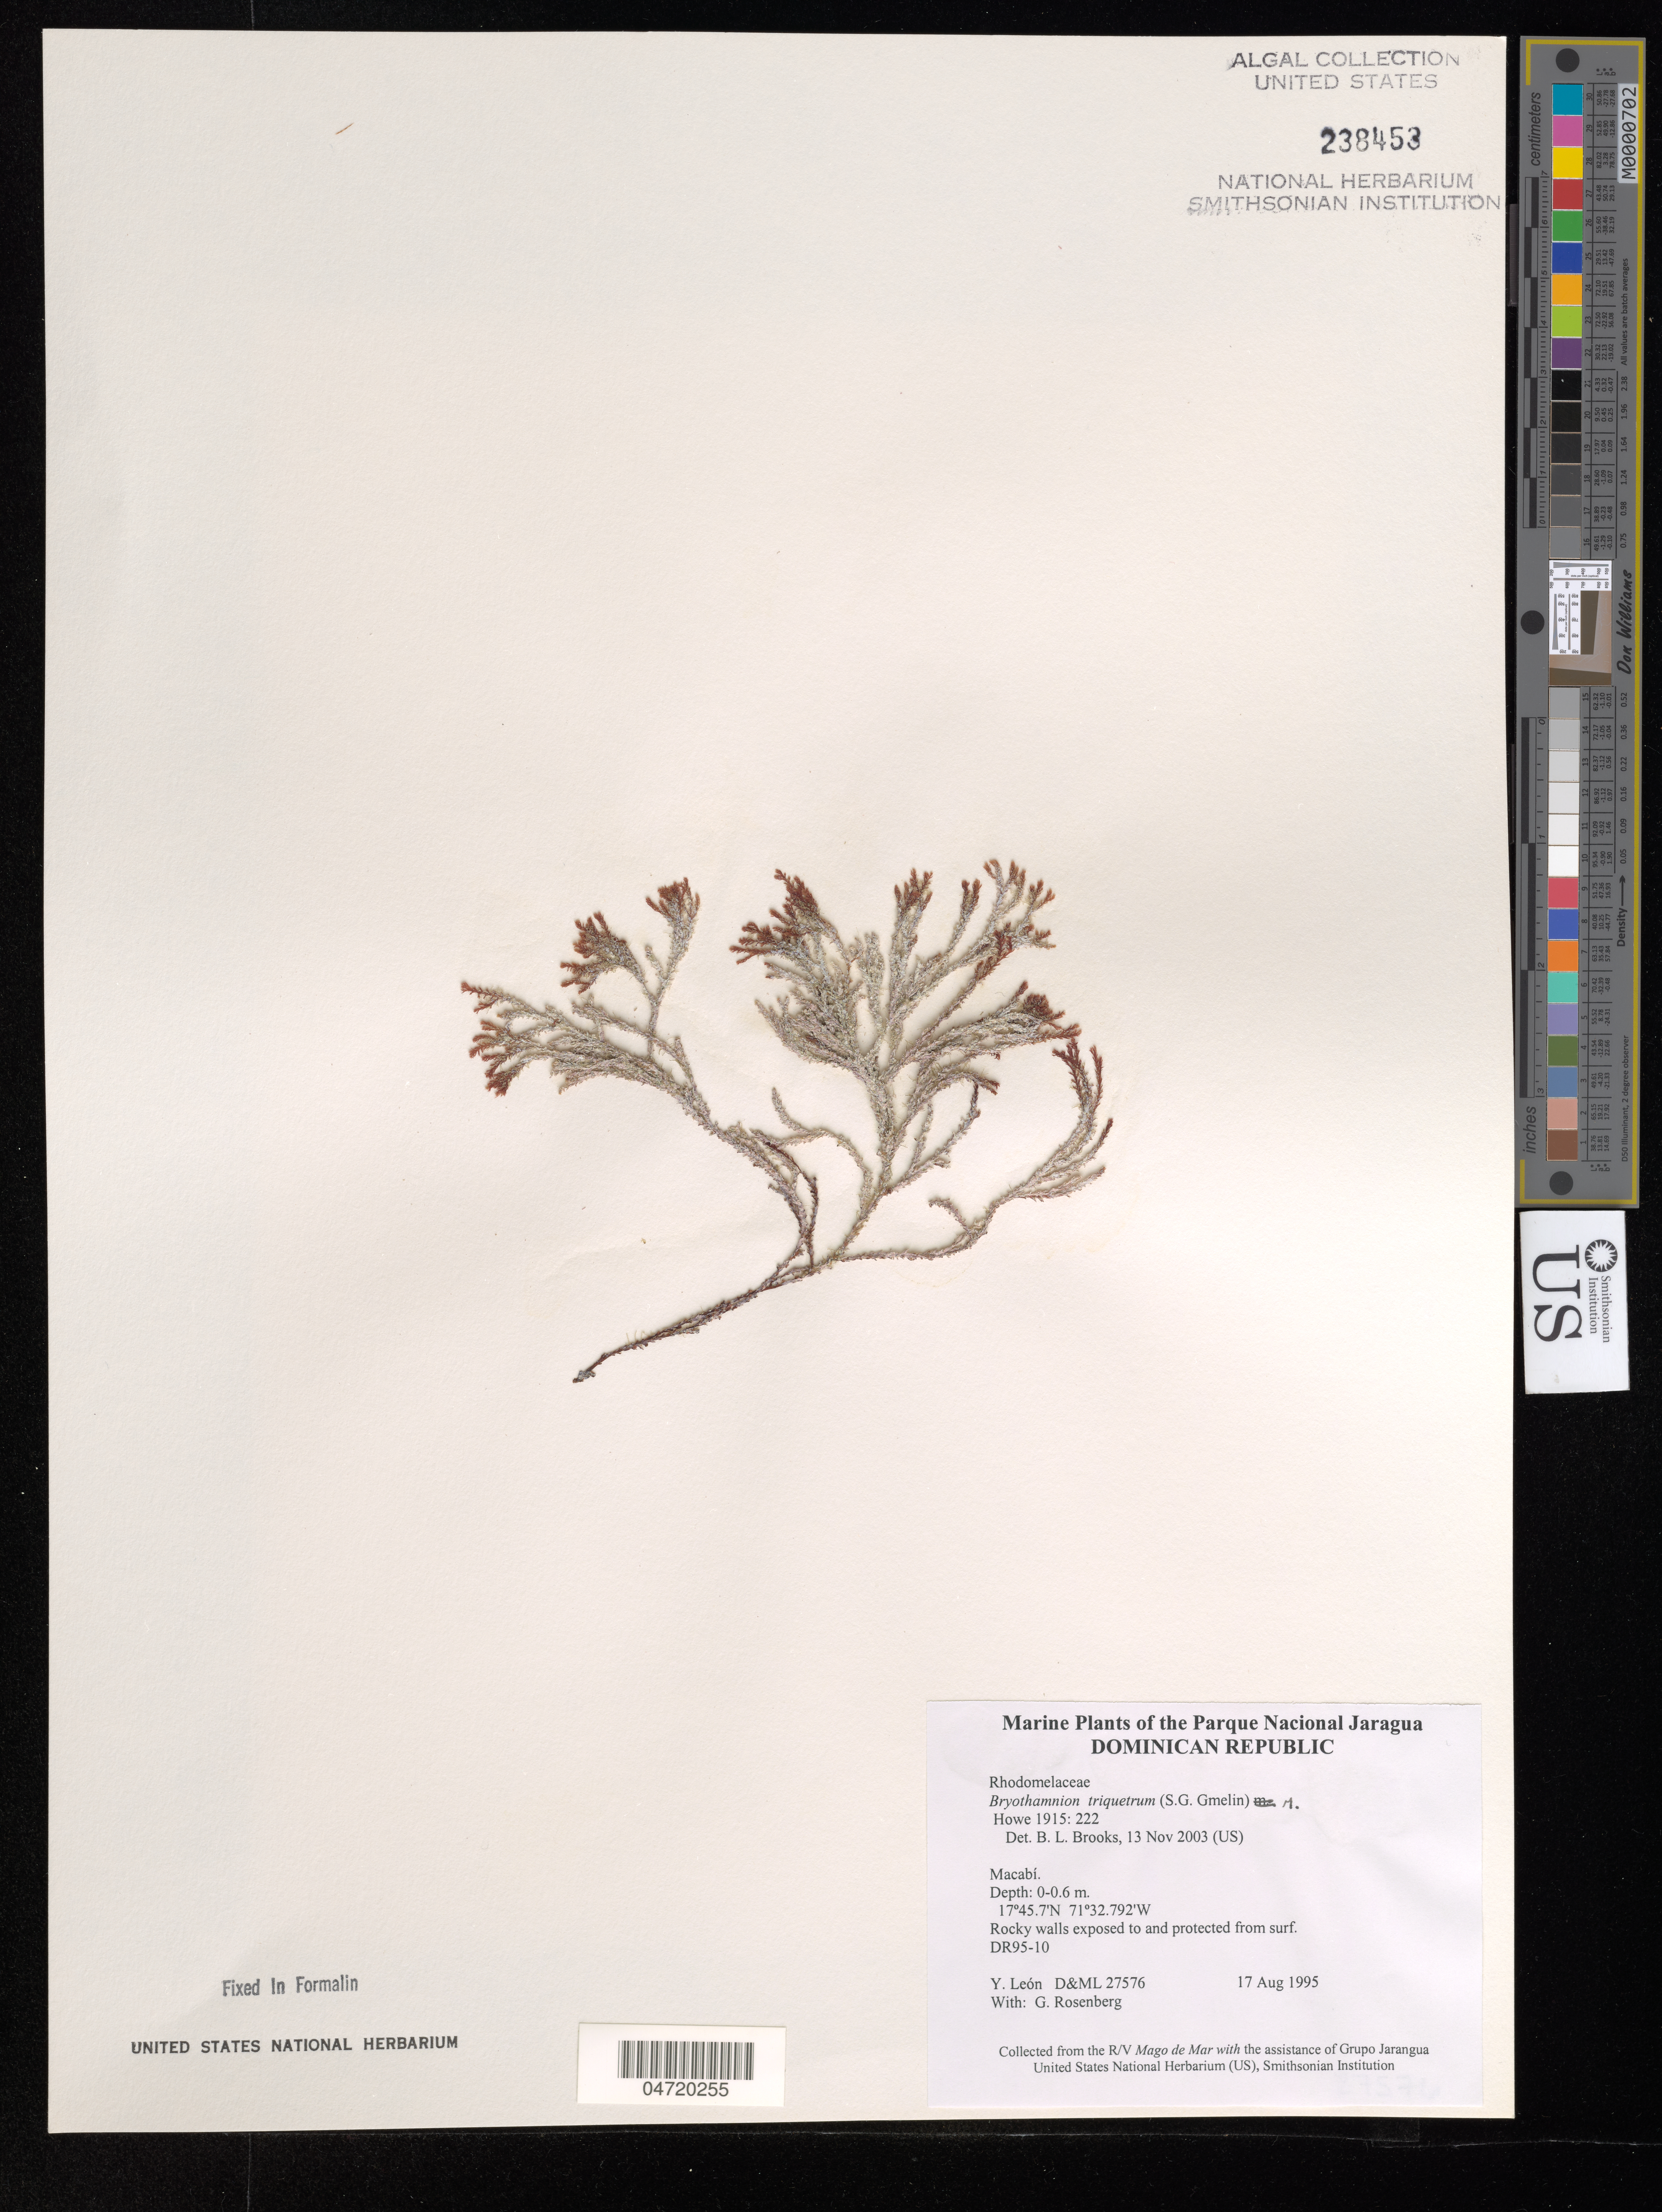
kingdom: Plantae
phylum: Rhodophyta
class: Florideophyceae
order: Ceramiales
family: Rhodomelaceae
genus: Alsidium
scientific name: Alsidium triquetrum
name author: (S.G. Gmel.) Trevis.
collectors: Y. León & G. Rosenberg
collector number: D&ML 27576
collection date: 1995-08-17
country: Dominican Republic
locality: The Parque Nacional Jaragua. Macabí.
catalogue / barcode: US 238453